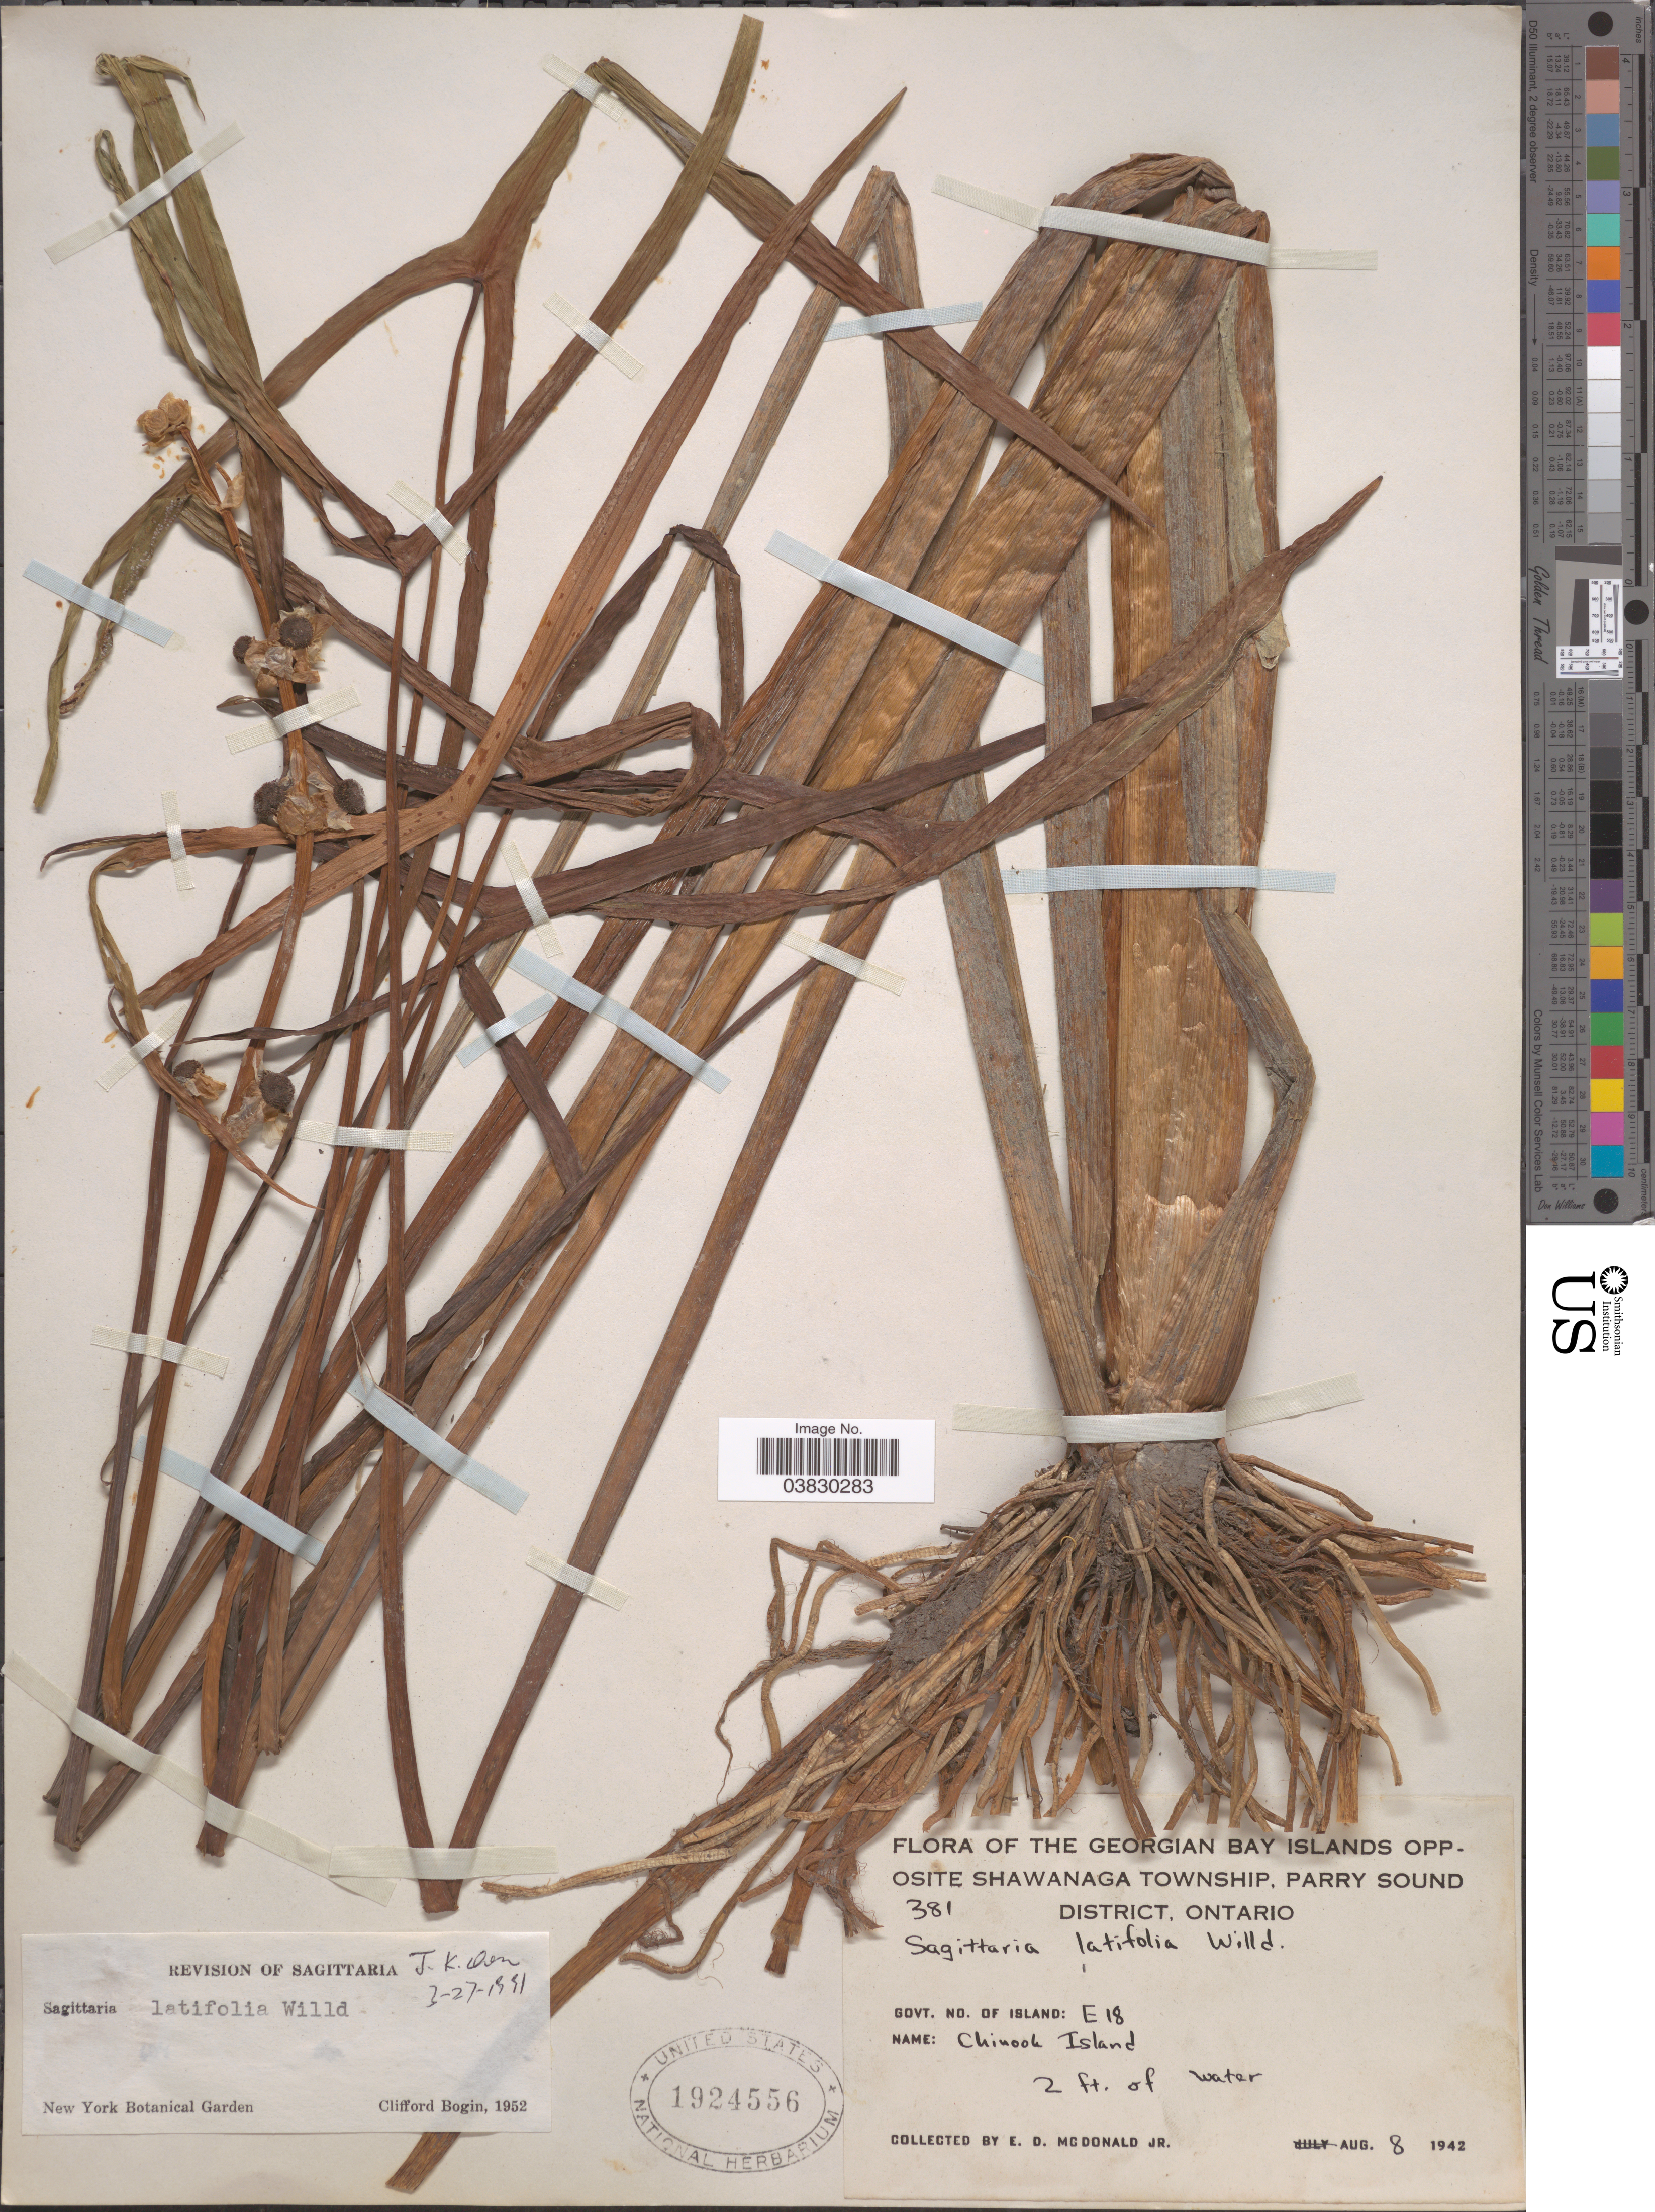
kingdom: Plantae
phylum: Tracheophyta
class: Liliopsida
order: Alismatales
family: Alismataceae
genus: Sagittaria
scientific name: Sagittaria latifolia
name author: Willd.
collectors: E. D. McDonald Jr.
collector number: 381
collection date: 1942-08-08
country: Canada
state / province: Ontario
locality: The Georgian Bay Islands opposite Shawanaga Township, Parry Sound District. Govt. No. of Island: E18. Chinook Island.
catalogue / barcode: US 1924556